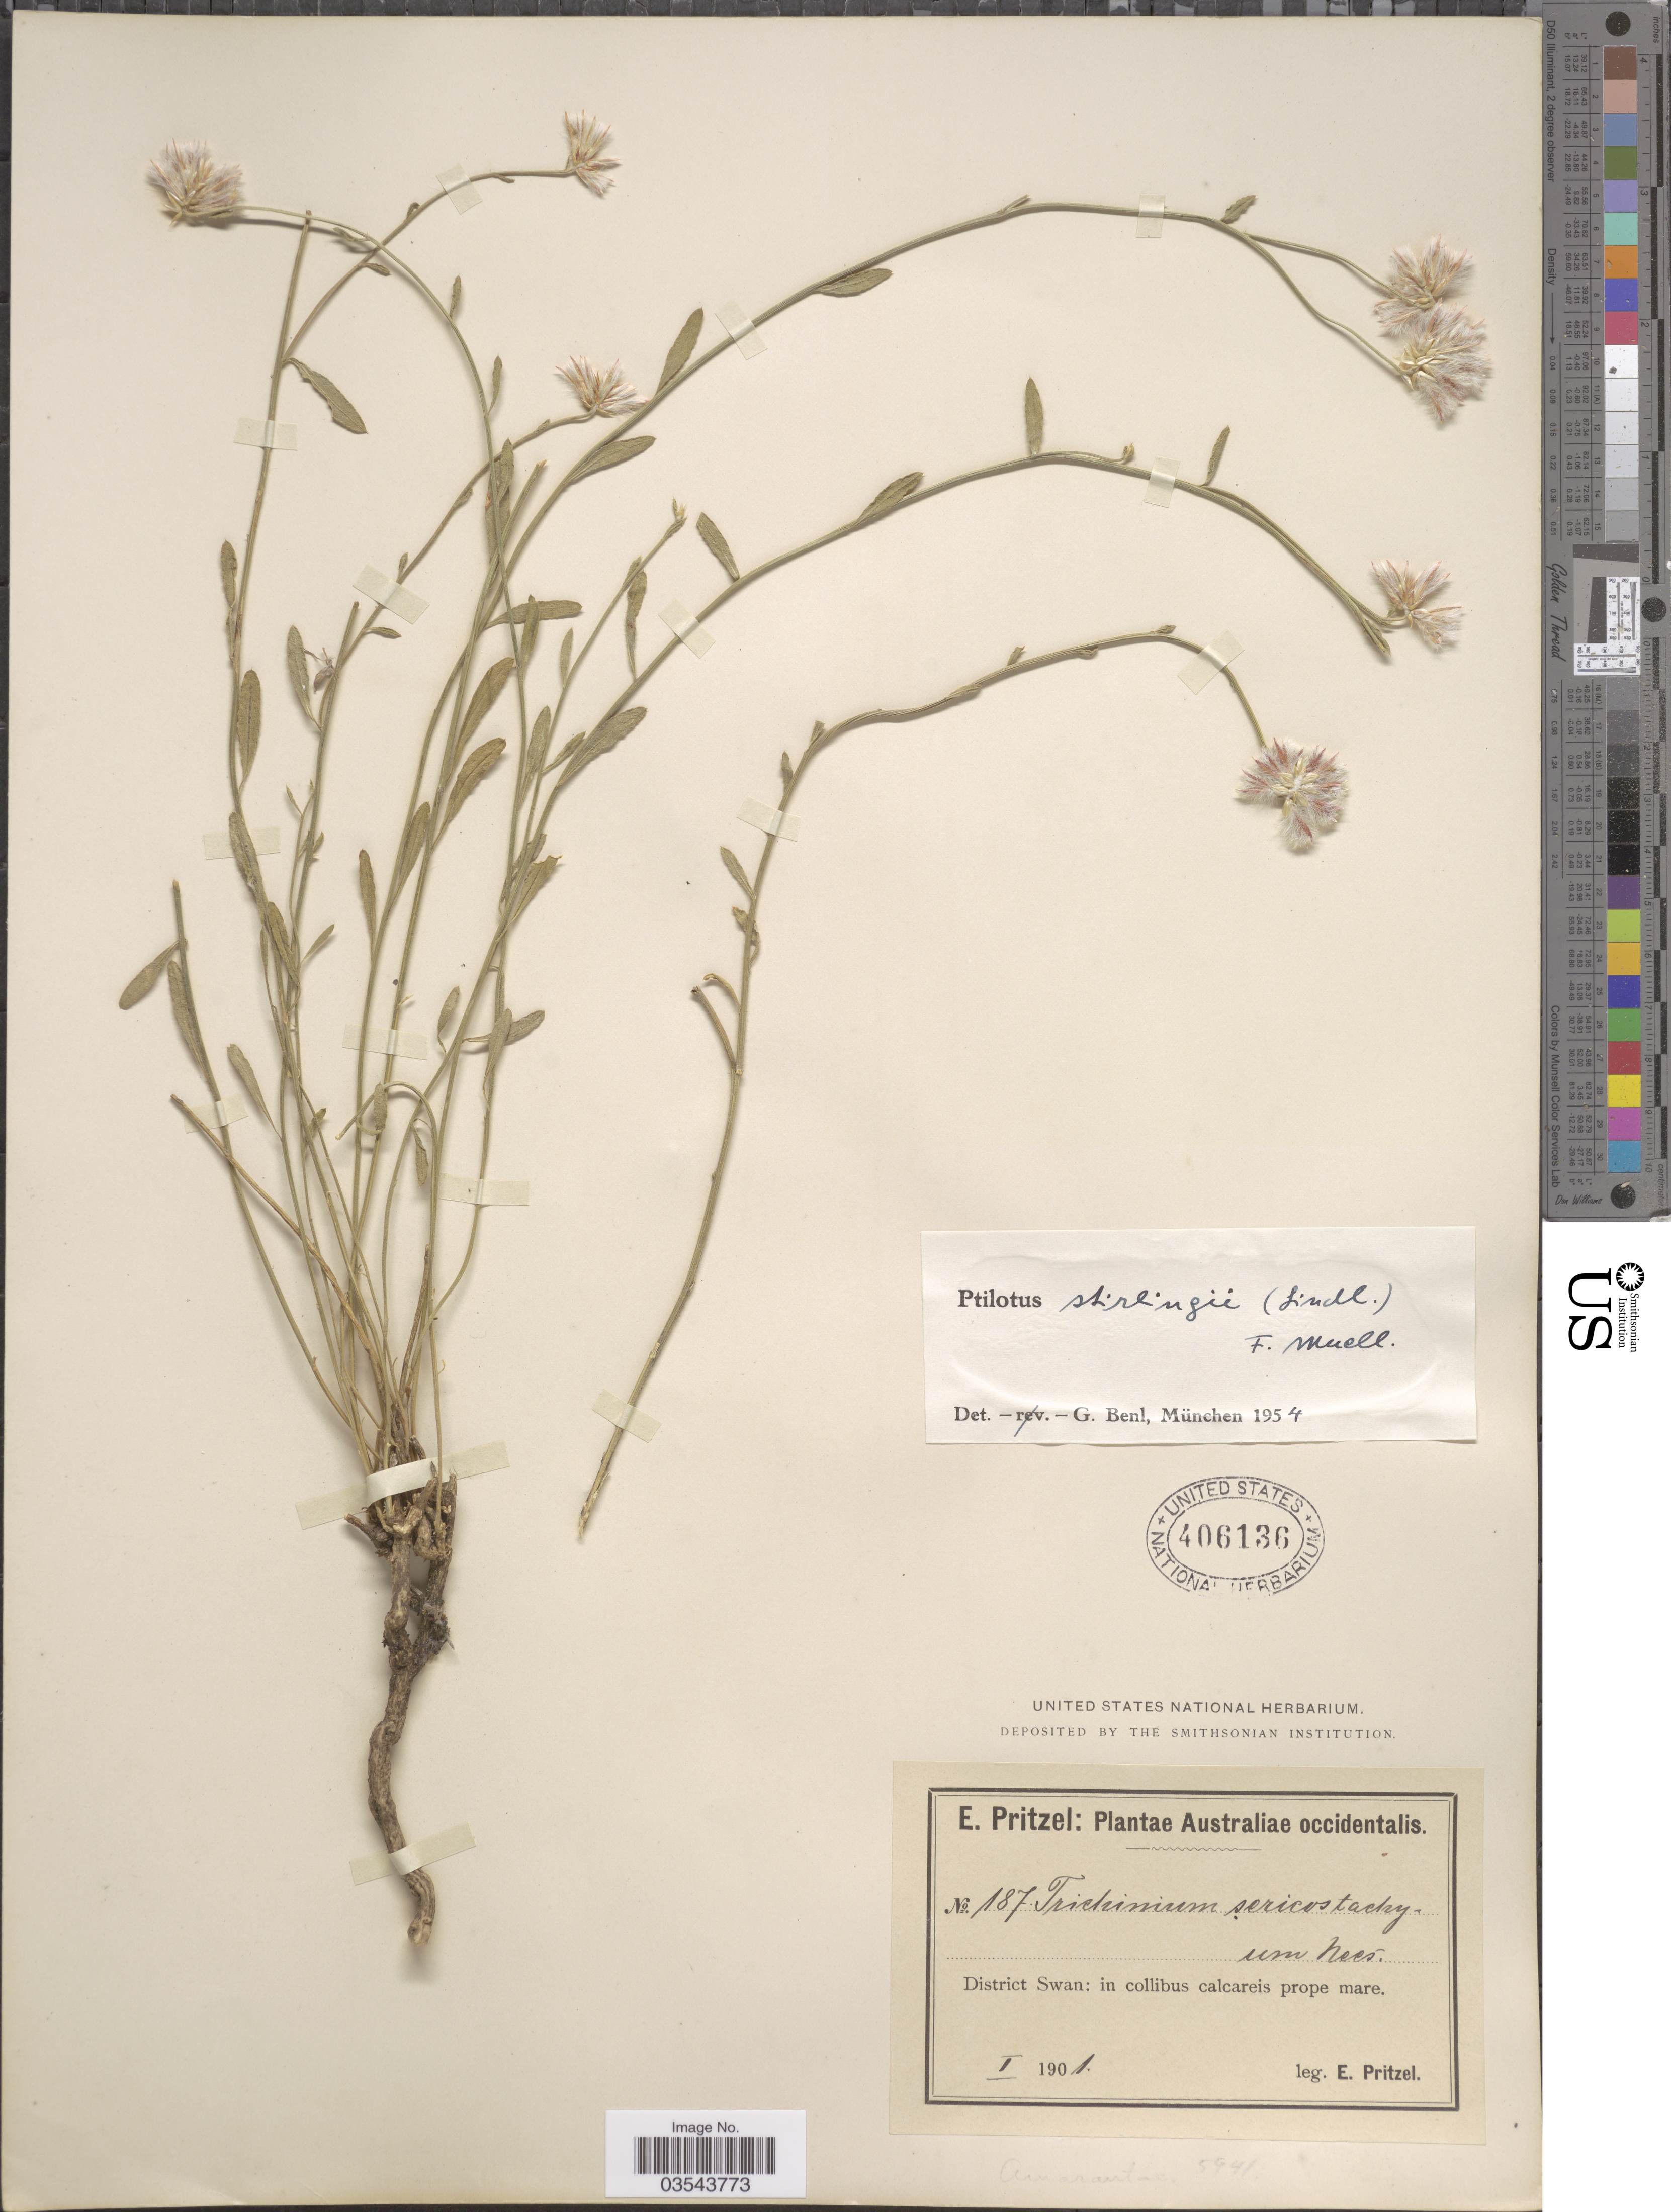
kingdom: Plantae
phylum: Tracheophyta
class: Magnoliopsida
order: Caryophyllales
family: Amaranthaceae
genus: Ptilotus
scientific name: Ptilotus stirlingii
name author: (Lindl.) F. Muell.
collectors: E. G. Pritzel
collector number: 187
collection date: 1901-01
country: Australia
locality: Australiae occidentalis. District Swan: in collibus calcareis prope mare.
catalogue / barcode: US 406136